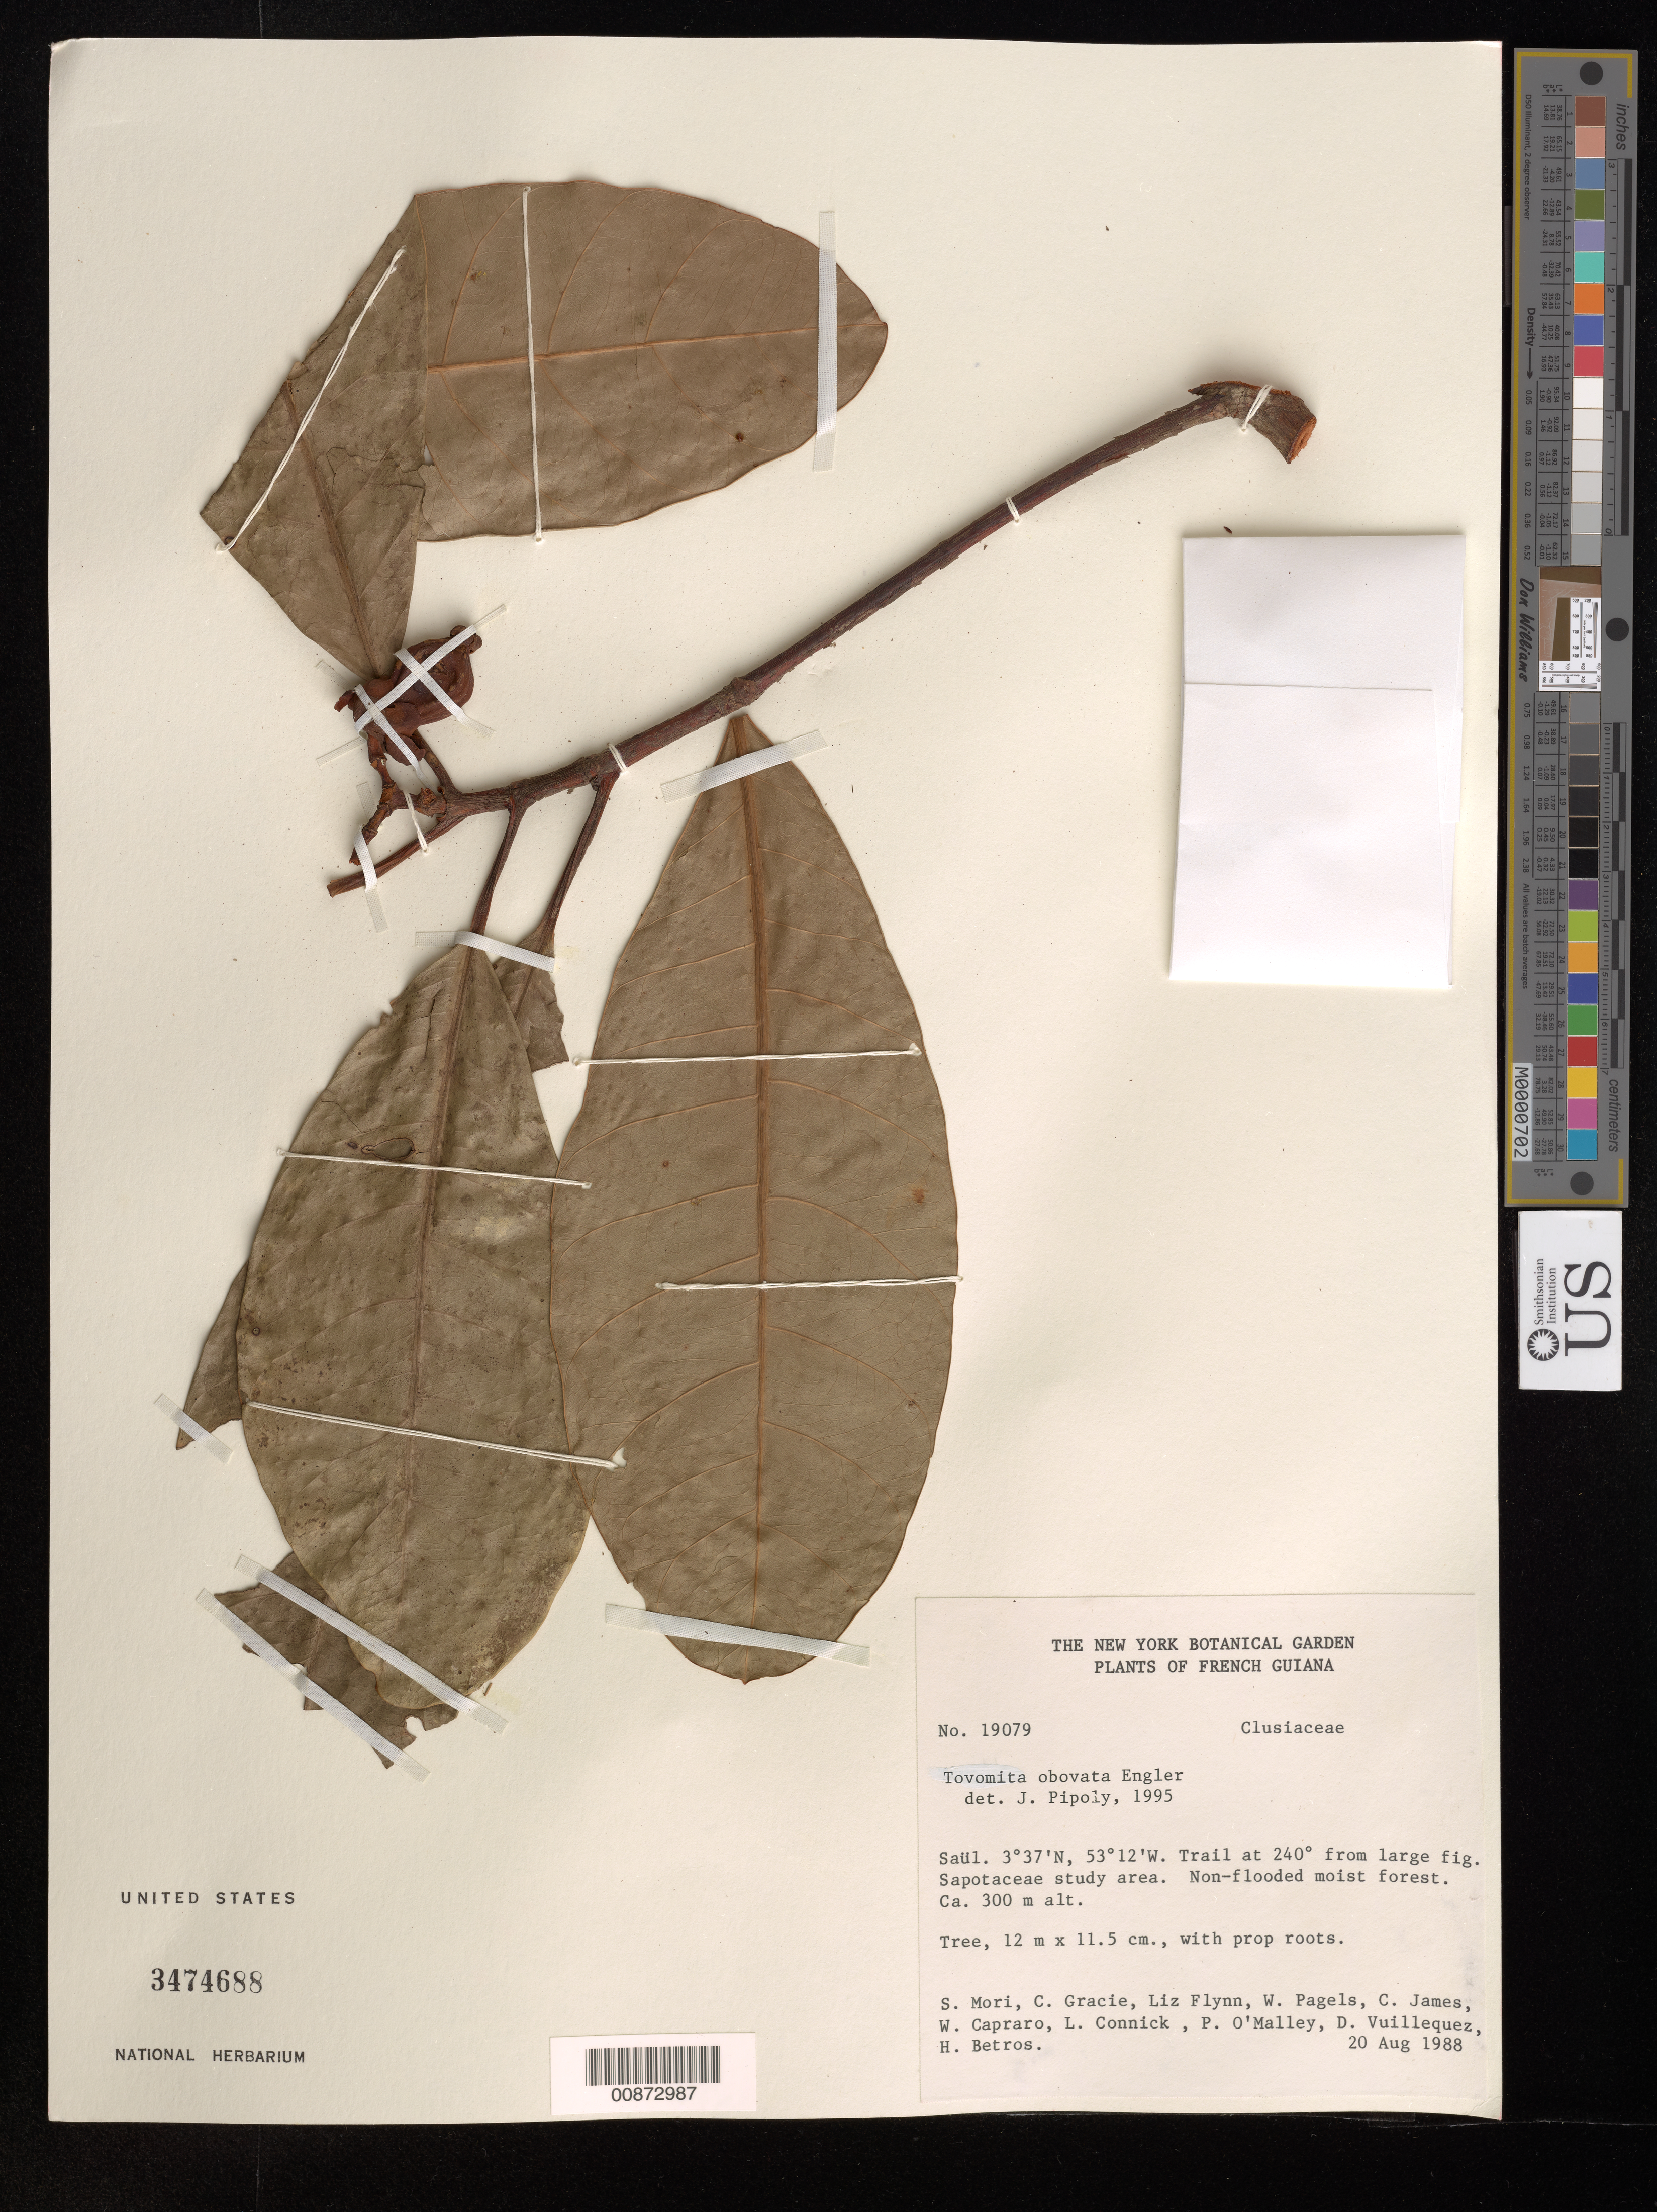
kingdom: Plantae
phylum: Tracheophyta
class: Magnoliopsida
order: Malpighiales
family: Clusiaceae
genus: Tovomita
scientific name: Tovomita obovata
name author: Engl.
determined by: Pipoly, J. J., III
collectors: S. Mori et al.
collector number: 19079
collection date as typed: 20-Aug-88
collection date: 1988-08-20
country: French Guiana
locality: Saül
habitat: Non-flooded moist forest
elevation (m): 300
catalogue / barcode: US 3474688